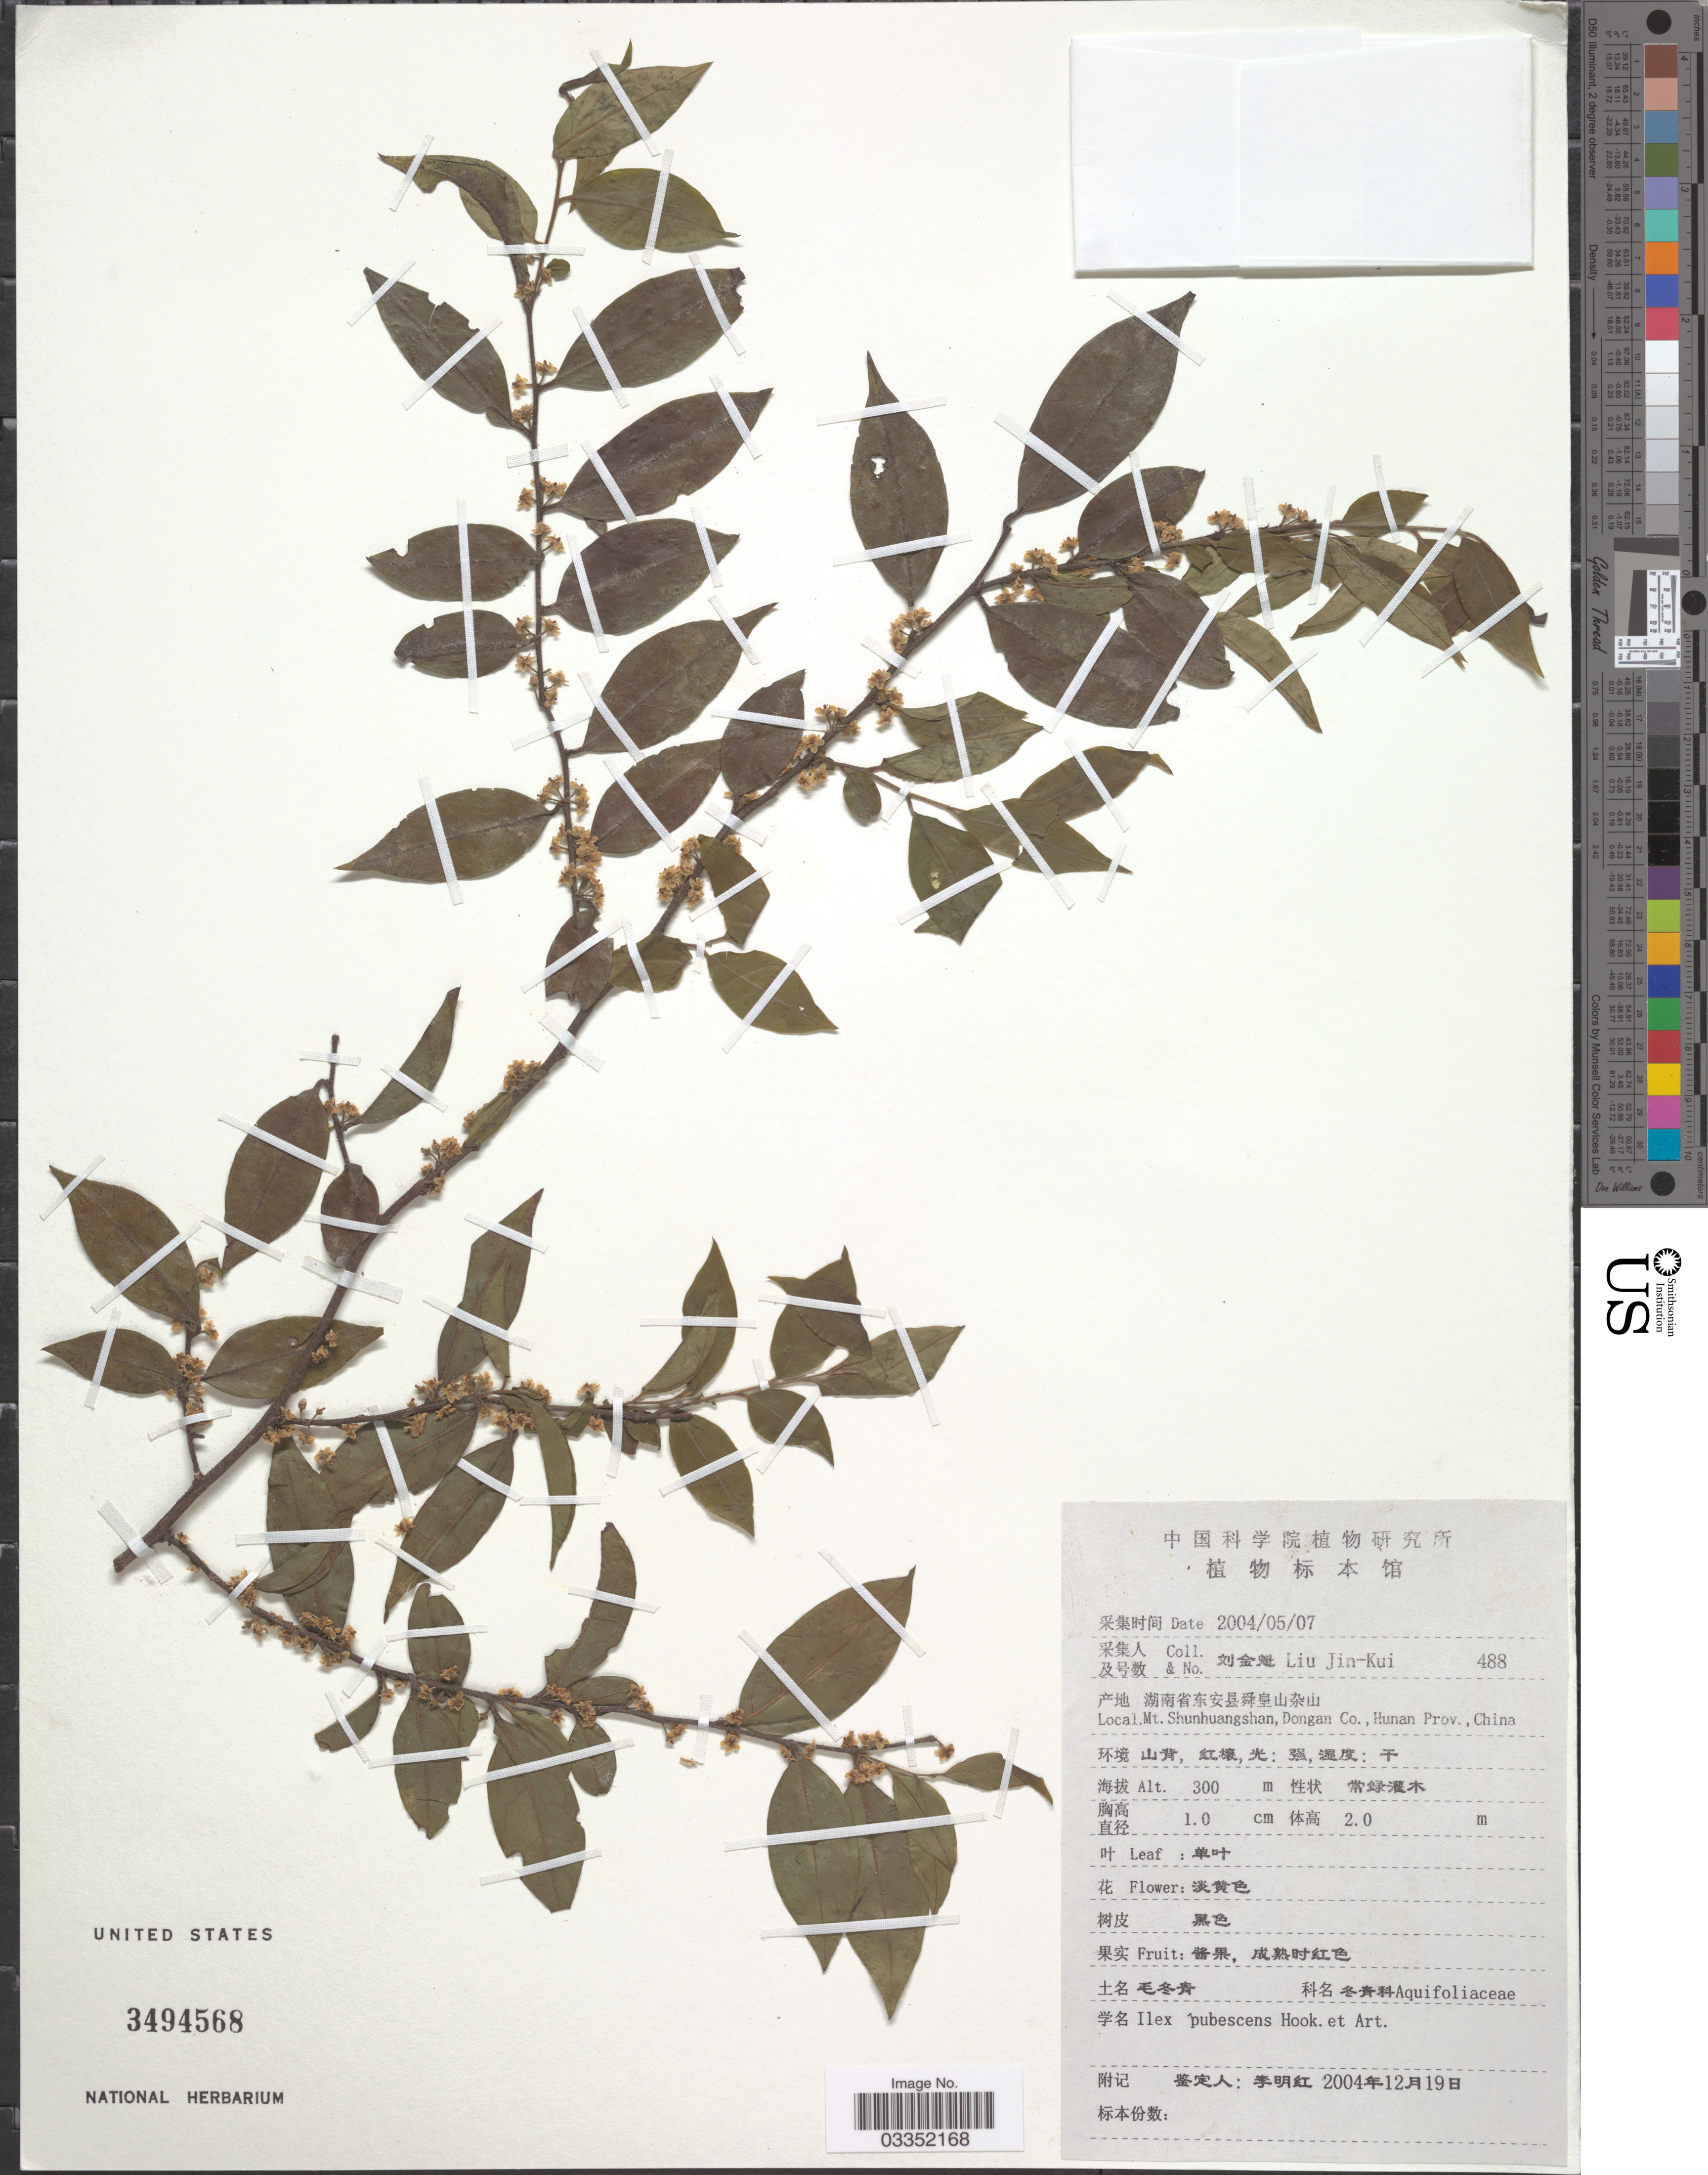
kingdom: Plantae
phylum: Tracheophyta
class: Magnoliopsida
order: Aquifoliales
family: Aquifoliaceae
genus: Ilex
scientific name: Ilex pubescens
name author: Hook. & Arn.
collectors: Liu Jin-Kui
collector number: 488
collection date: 2004-05-07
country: China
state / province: Hunan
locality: Mt. Shunhuangshan, Dongan Co.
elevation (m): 300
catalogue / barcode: US 3494568